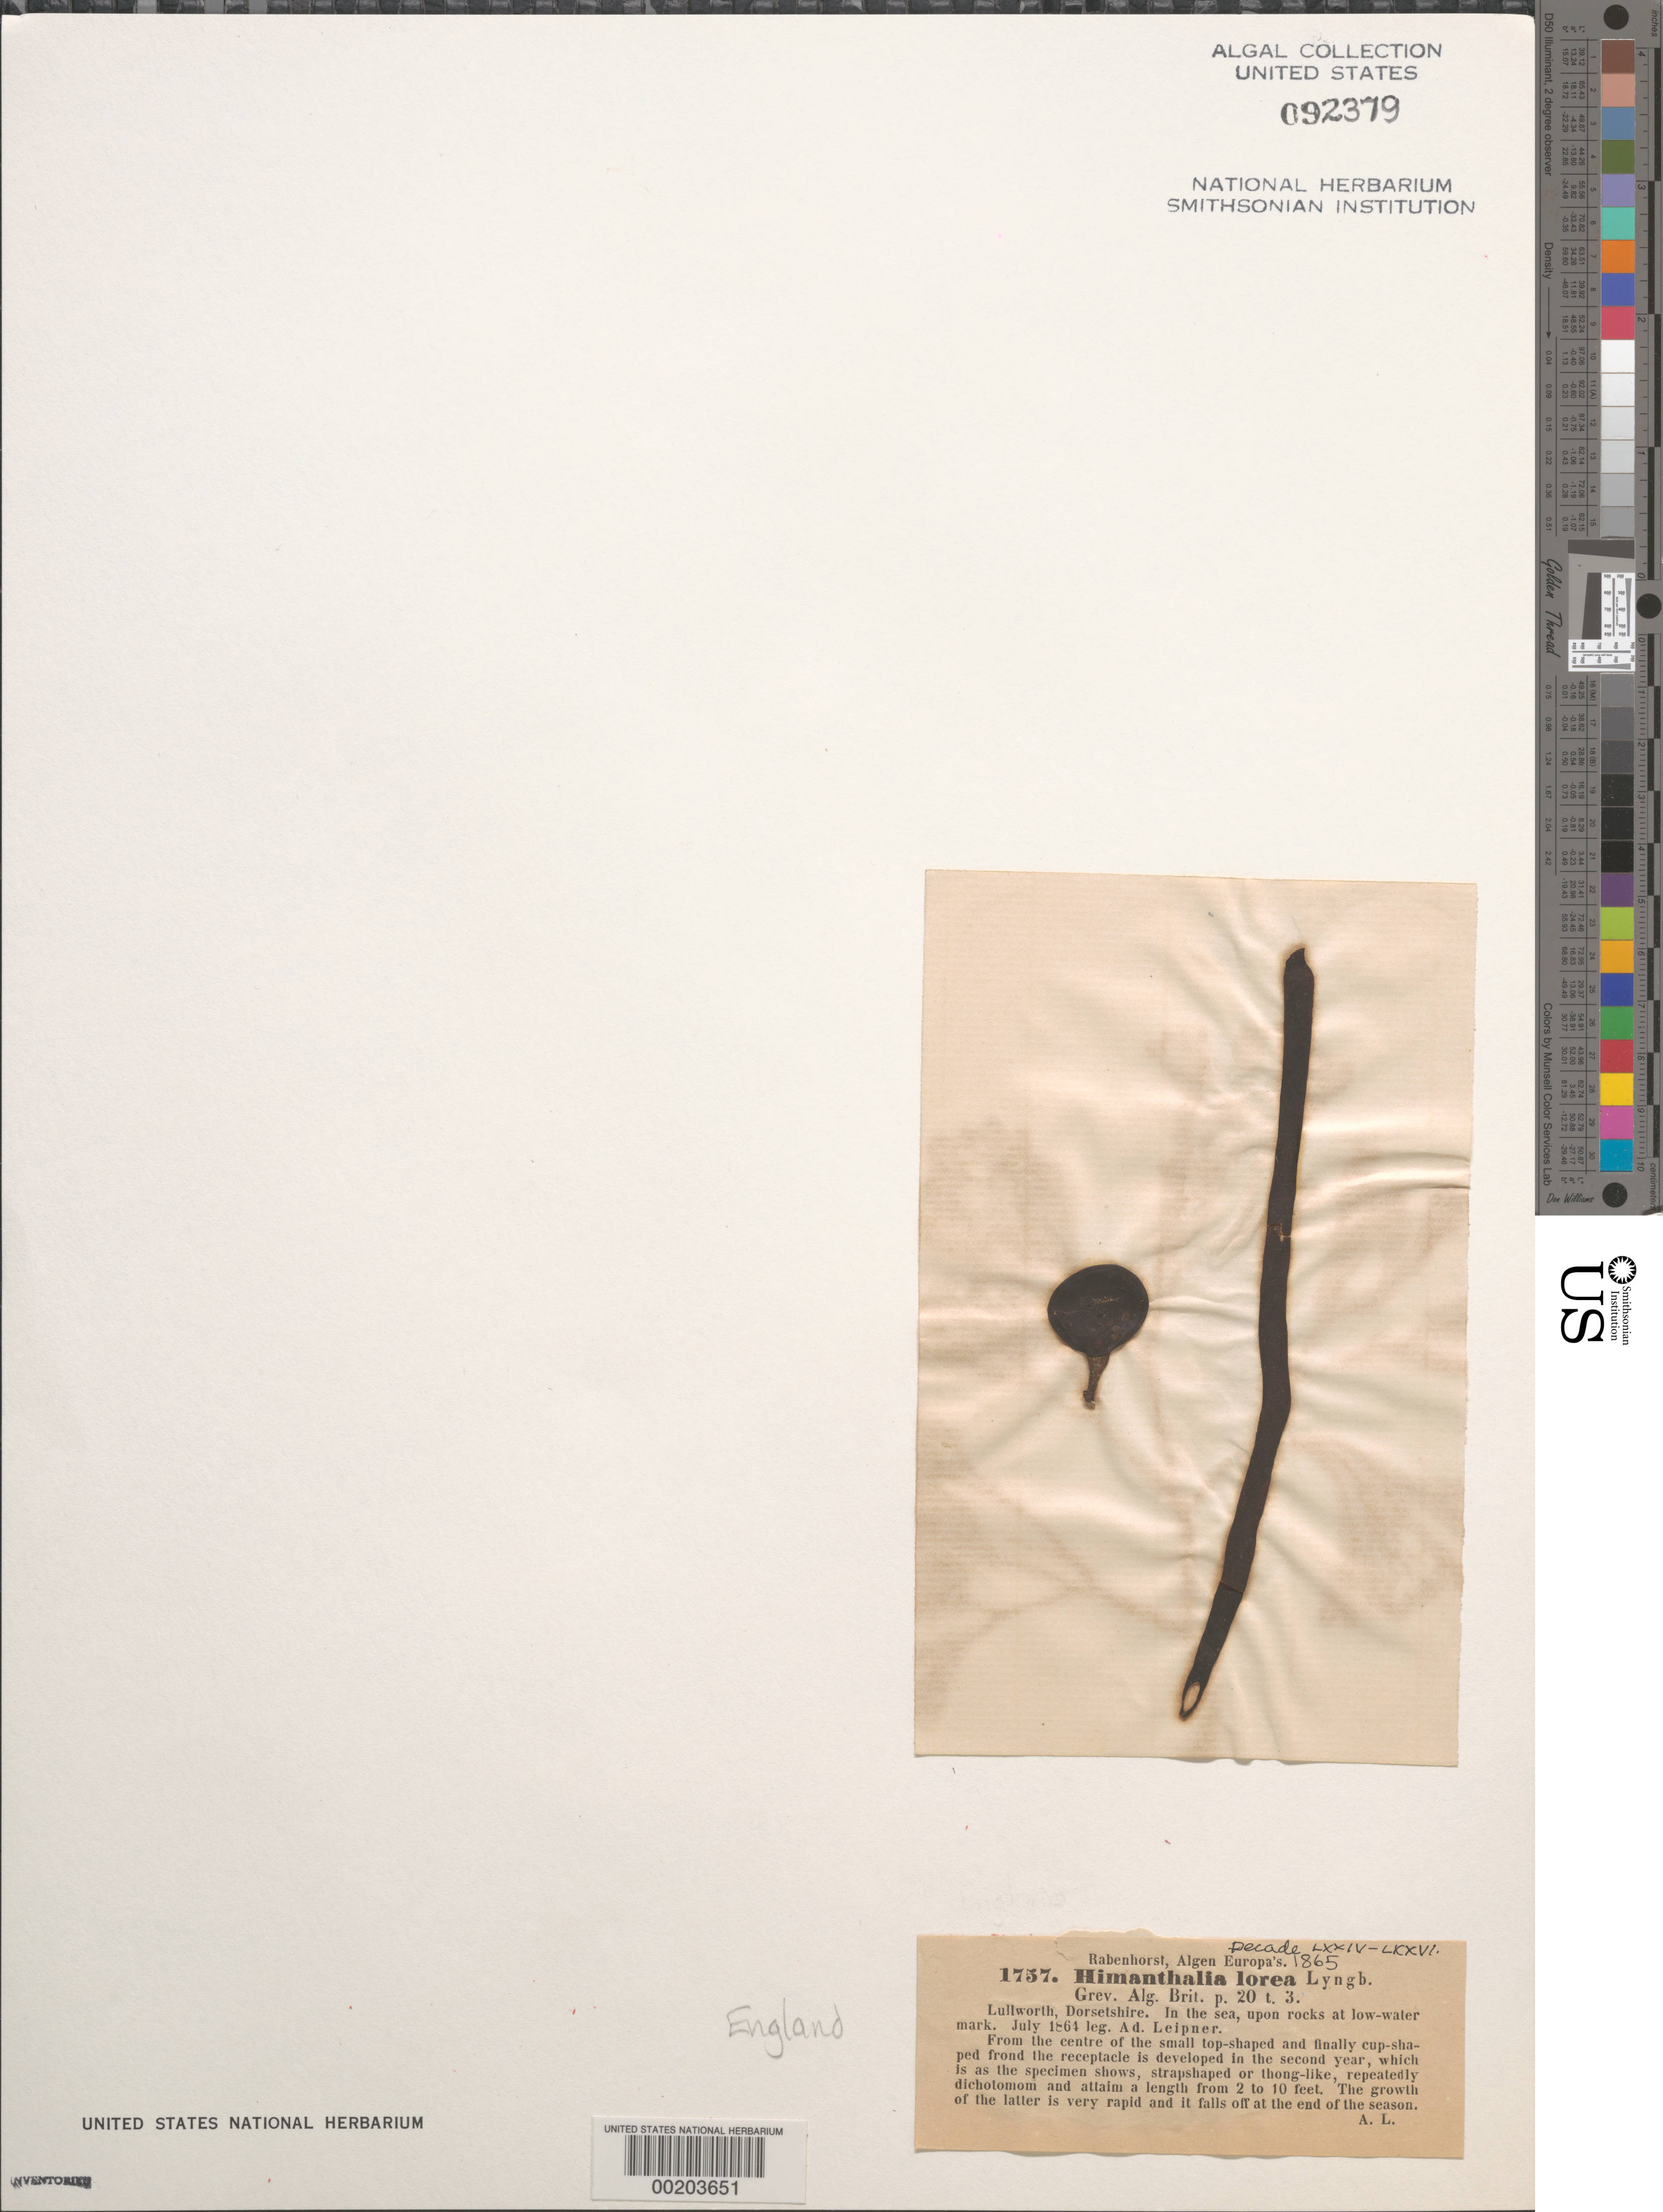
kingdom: Chromista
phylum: Ochrophyta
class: Phaeophyceae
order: Fucales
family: Himanthaliaceae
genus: Himanthalia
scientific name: Himanthalia elongata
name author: (L.) S.F. Gray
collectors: A. Leipner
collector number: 1757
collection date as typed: Jul 1864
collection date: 1864-07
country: United Kingdom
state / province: England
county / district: Dorset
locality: Lulworth (Lullworth)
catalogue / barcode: US 92379